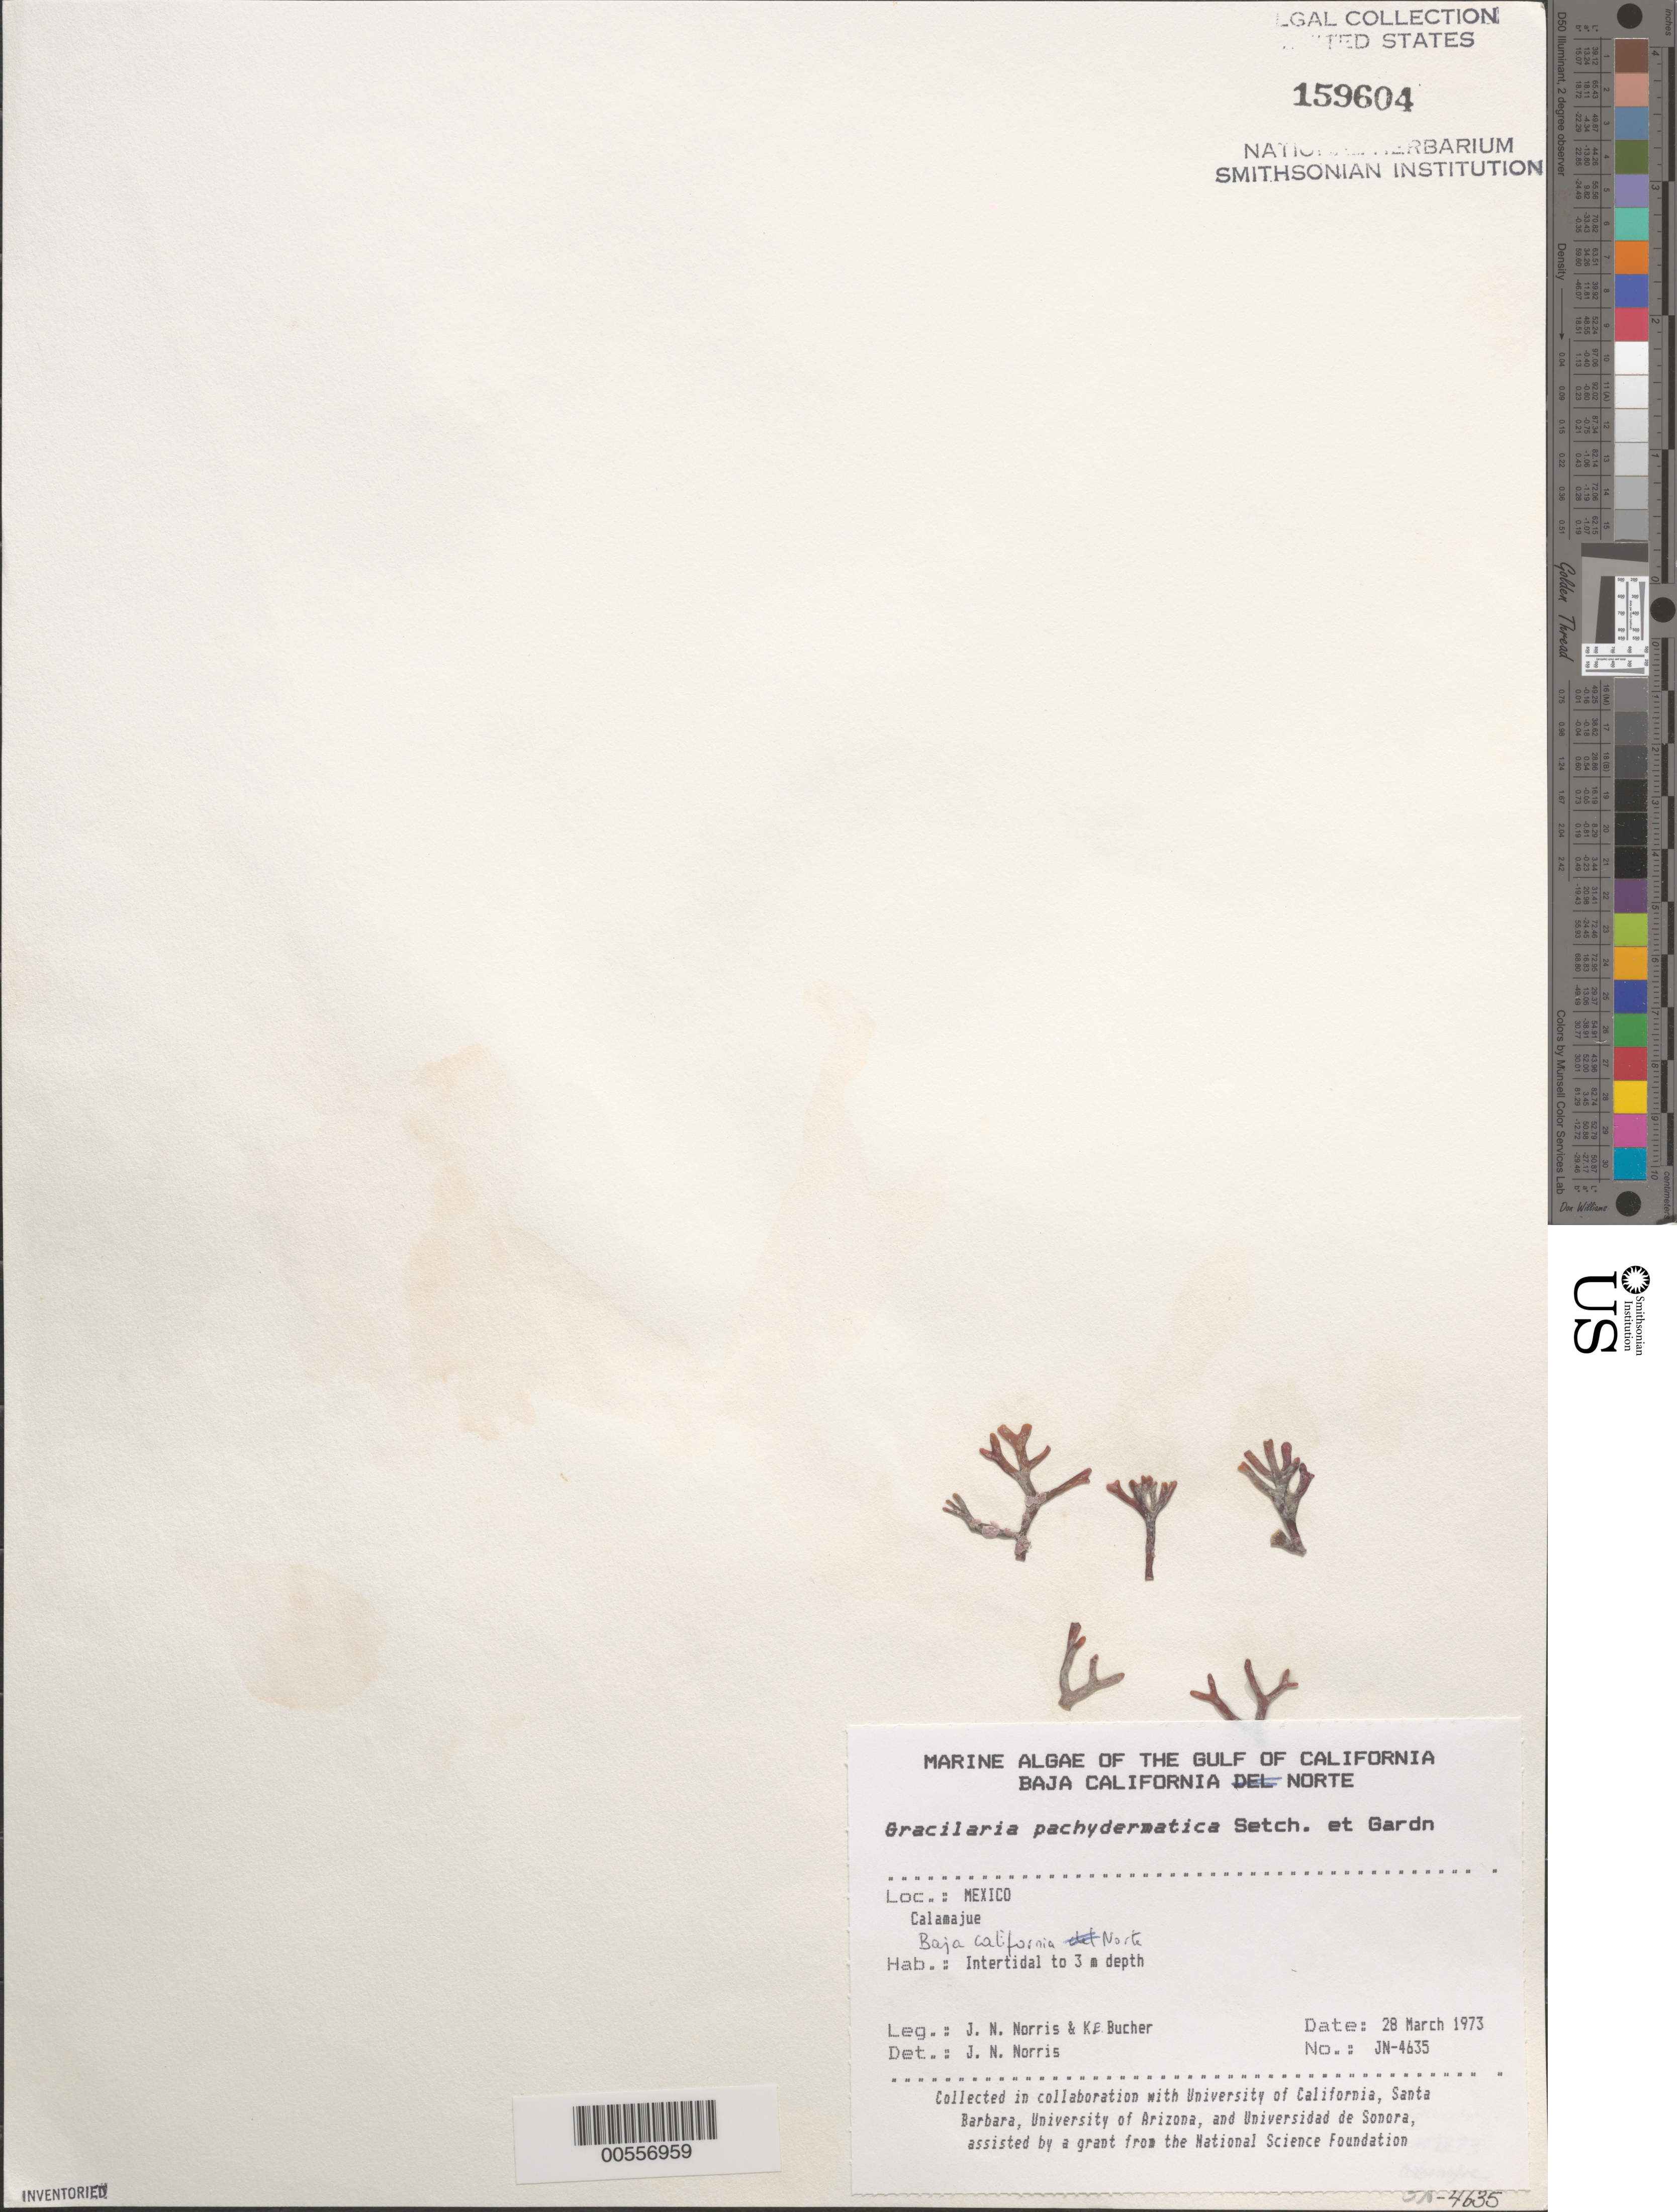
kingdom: Plantae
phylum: Rhodophyta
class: Florideophyceae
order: Gracilariales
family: Gracilariaceae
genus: Gracilaria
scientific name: Gracilaria pachydermatica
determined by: Norris, James N.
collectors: J. N. Norris & K. E. Bucher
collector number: JN-4635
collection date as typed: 28 Mar 1973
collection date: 1973-03-28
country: Mexico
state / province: Baja California Norte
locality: Calamajue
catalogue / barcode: US 159604